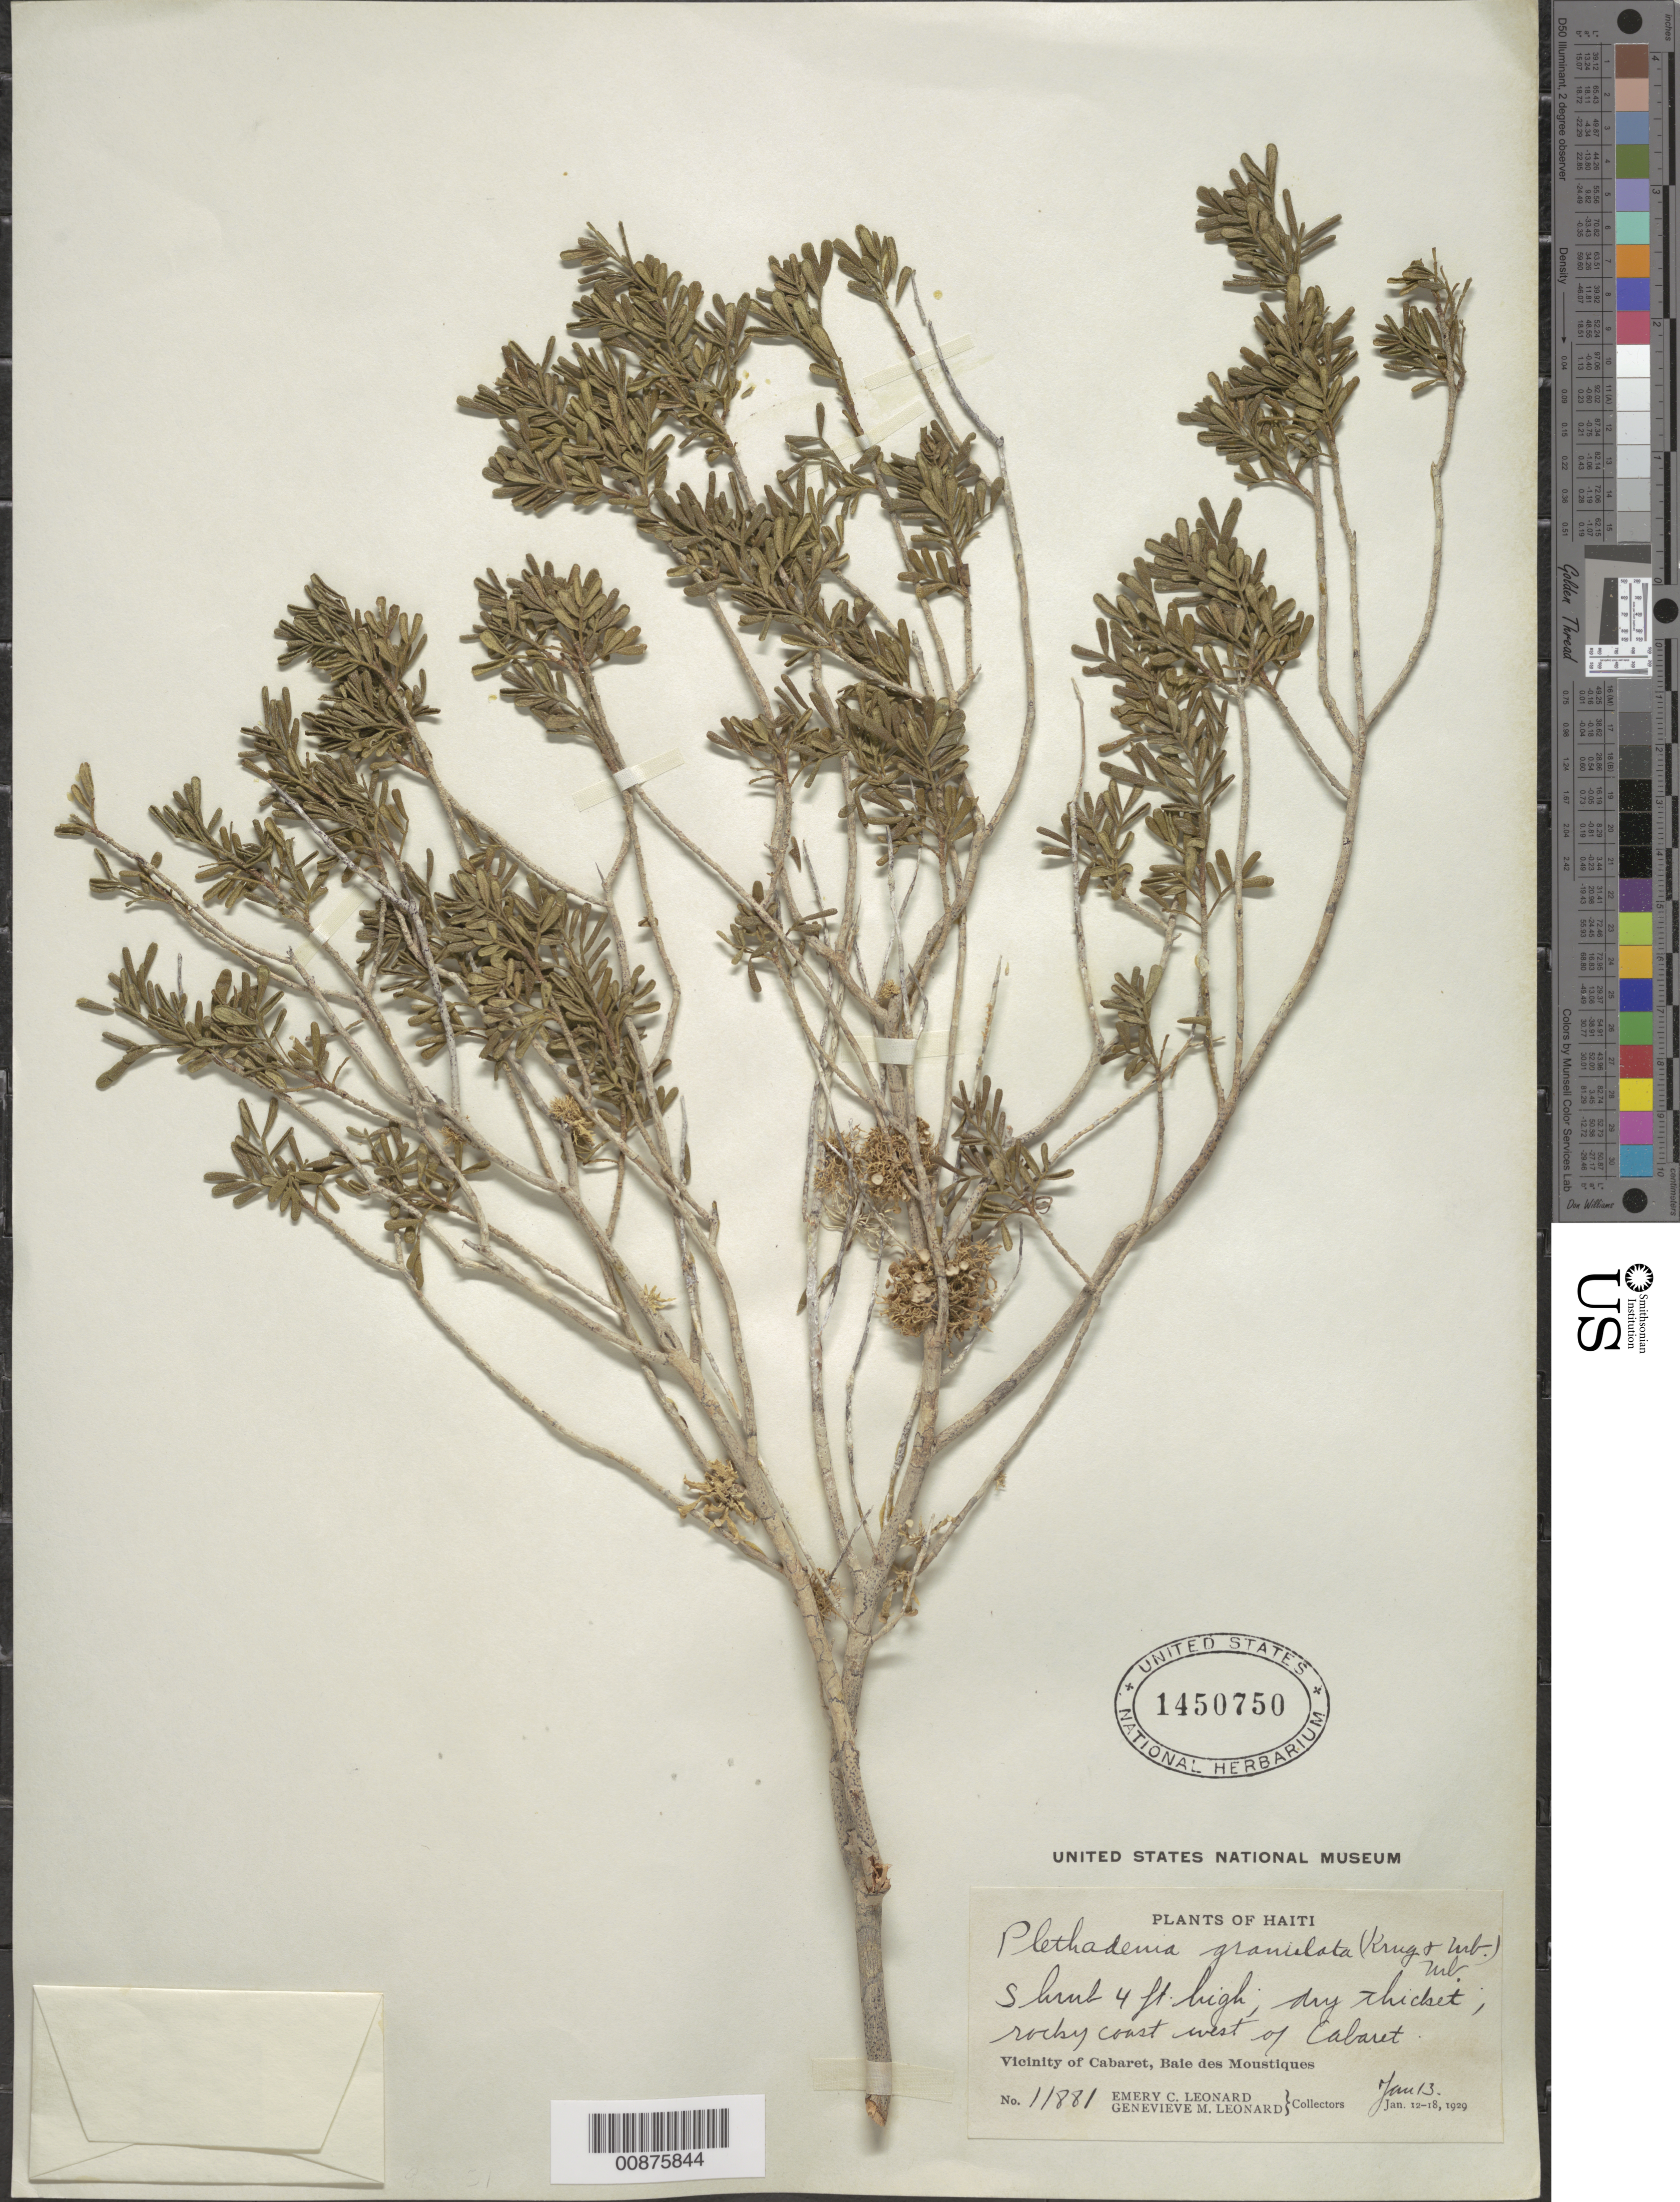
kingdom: Plantae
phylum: Tracheophyta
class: Magnoliopsida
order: Sapindales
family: Rutaceae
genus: Plethadenia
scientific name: Plethadenia granulata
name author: Urb.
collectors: E. C. Leonard & G. M. Leonard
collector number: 11881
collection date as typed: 13 Jan 1929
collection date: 1929-01-13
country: Haiti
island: Hispaniola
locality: Vicinity of Cabaret, Baie des Moustiques, W of town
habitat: Dry thicket on rocky coast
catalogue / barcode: US 1450750